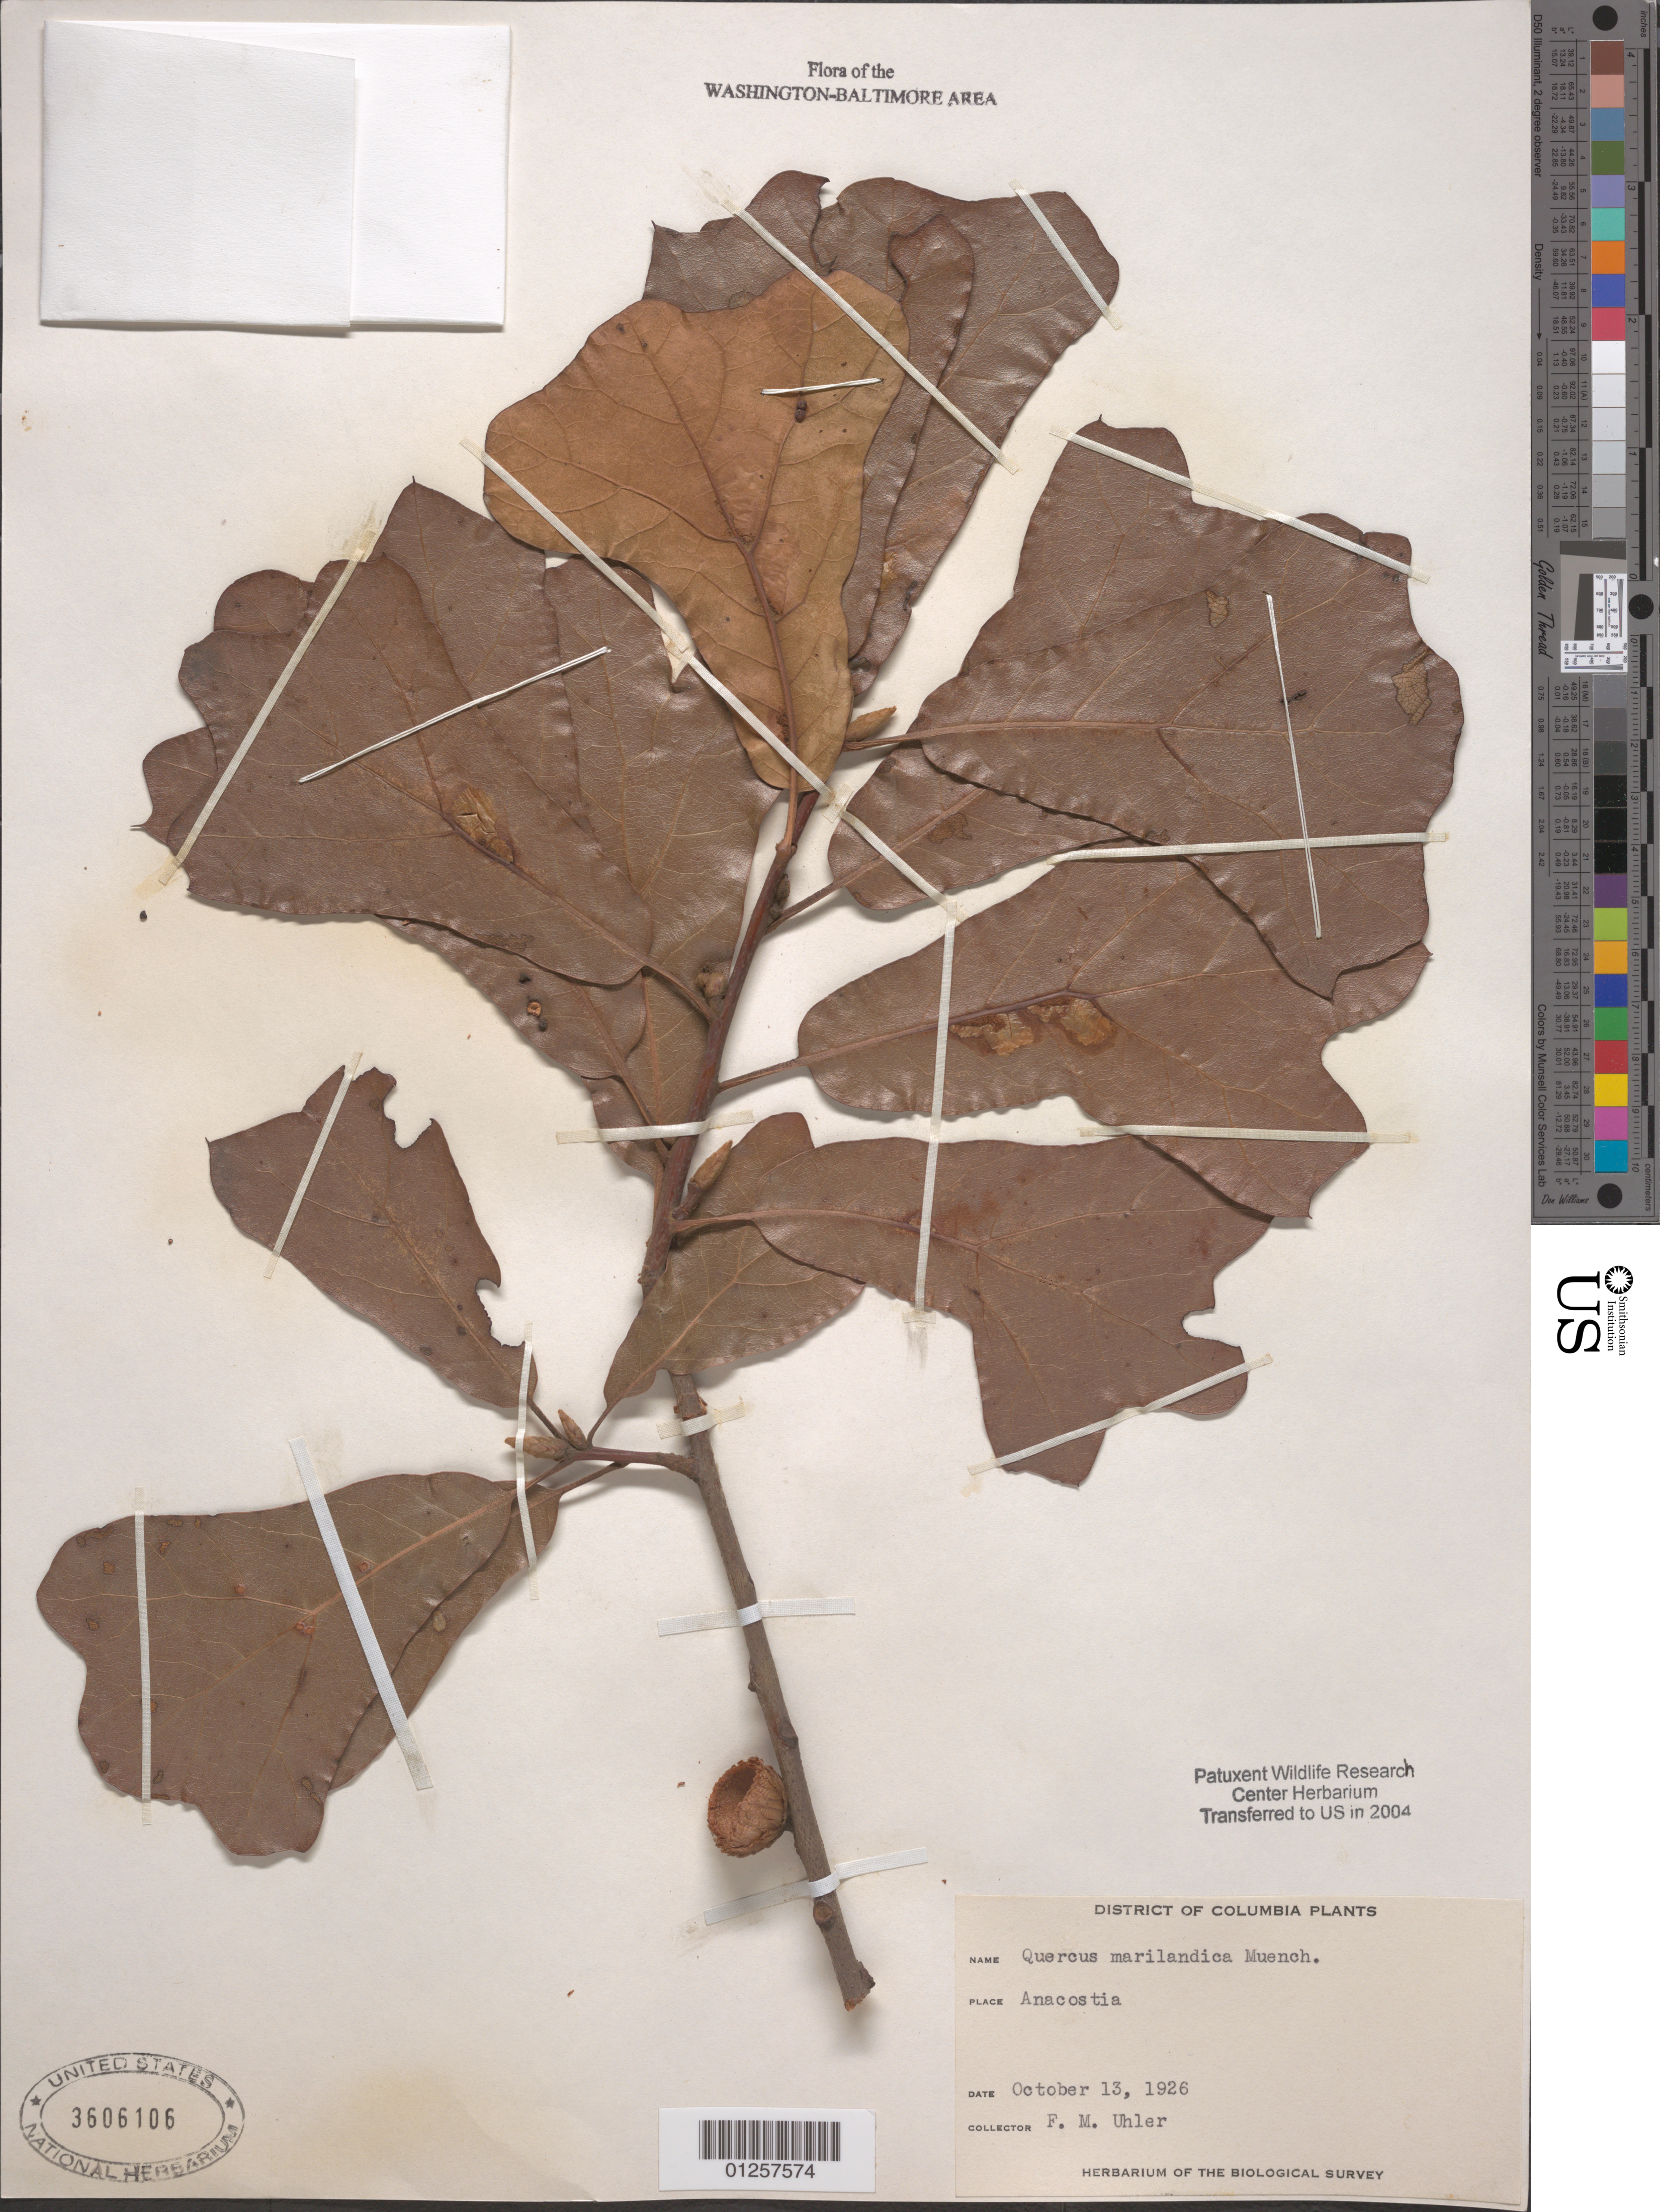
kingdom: Plantae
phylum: Tracheophyta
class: Magnoliopsida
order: Fagales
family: Fagaceae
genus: Quercus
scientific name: Quercus marilandica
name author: (L.) Münchh.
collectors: F. Uhler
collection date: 1926-10-13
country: United States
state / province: District of Columbia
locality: Anacostia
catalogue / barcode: US 3606106